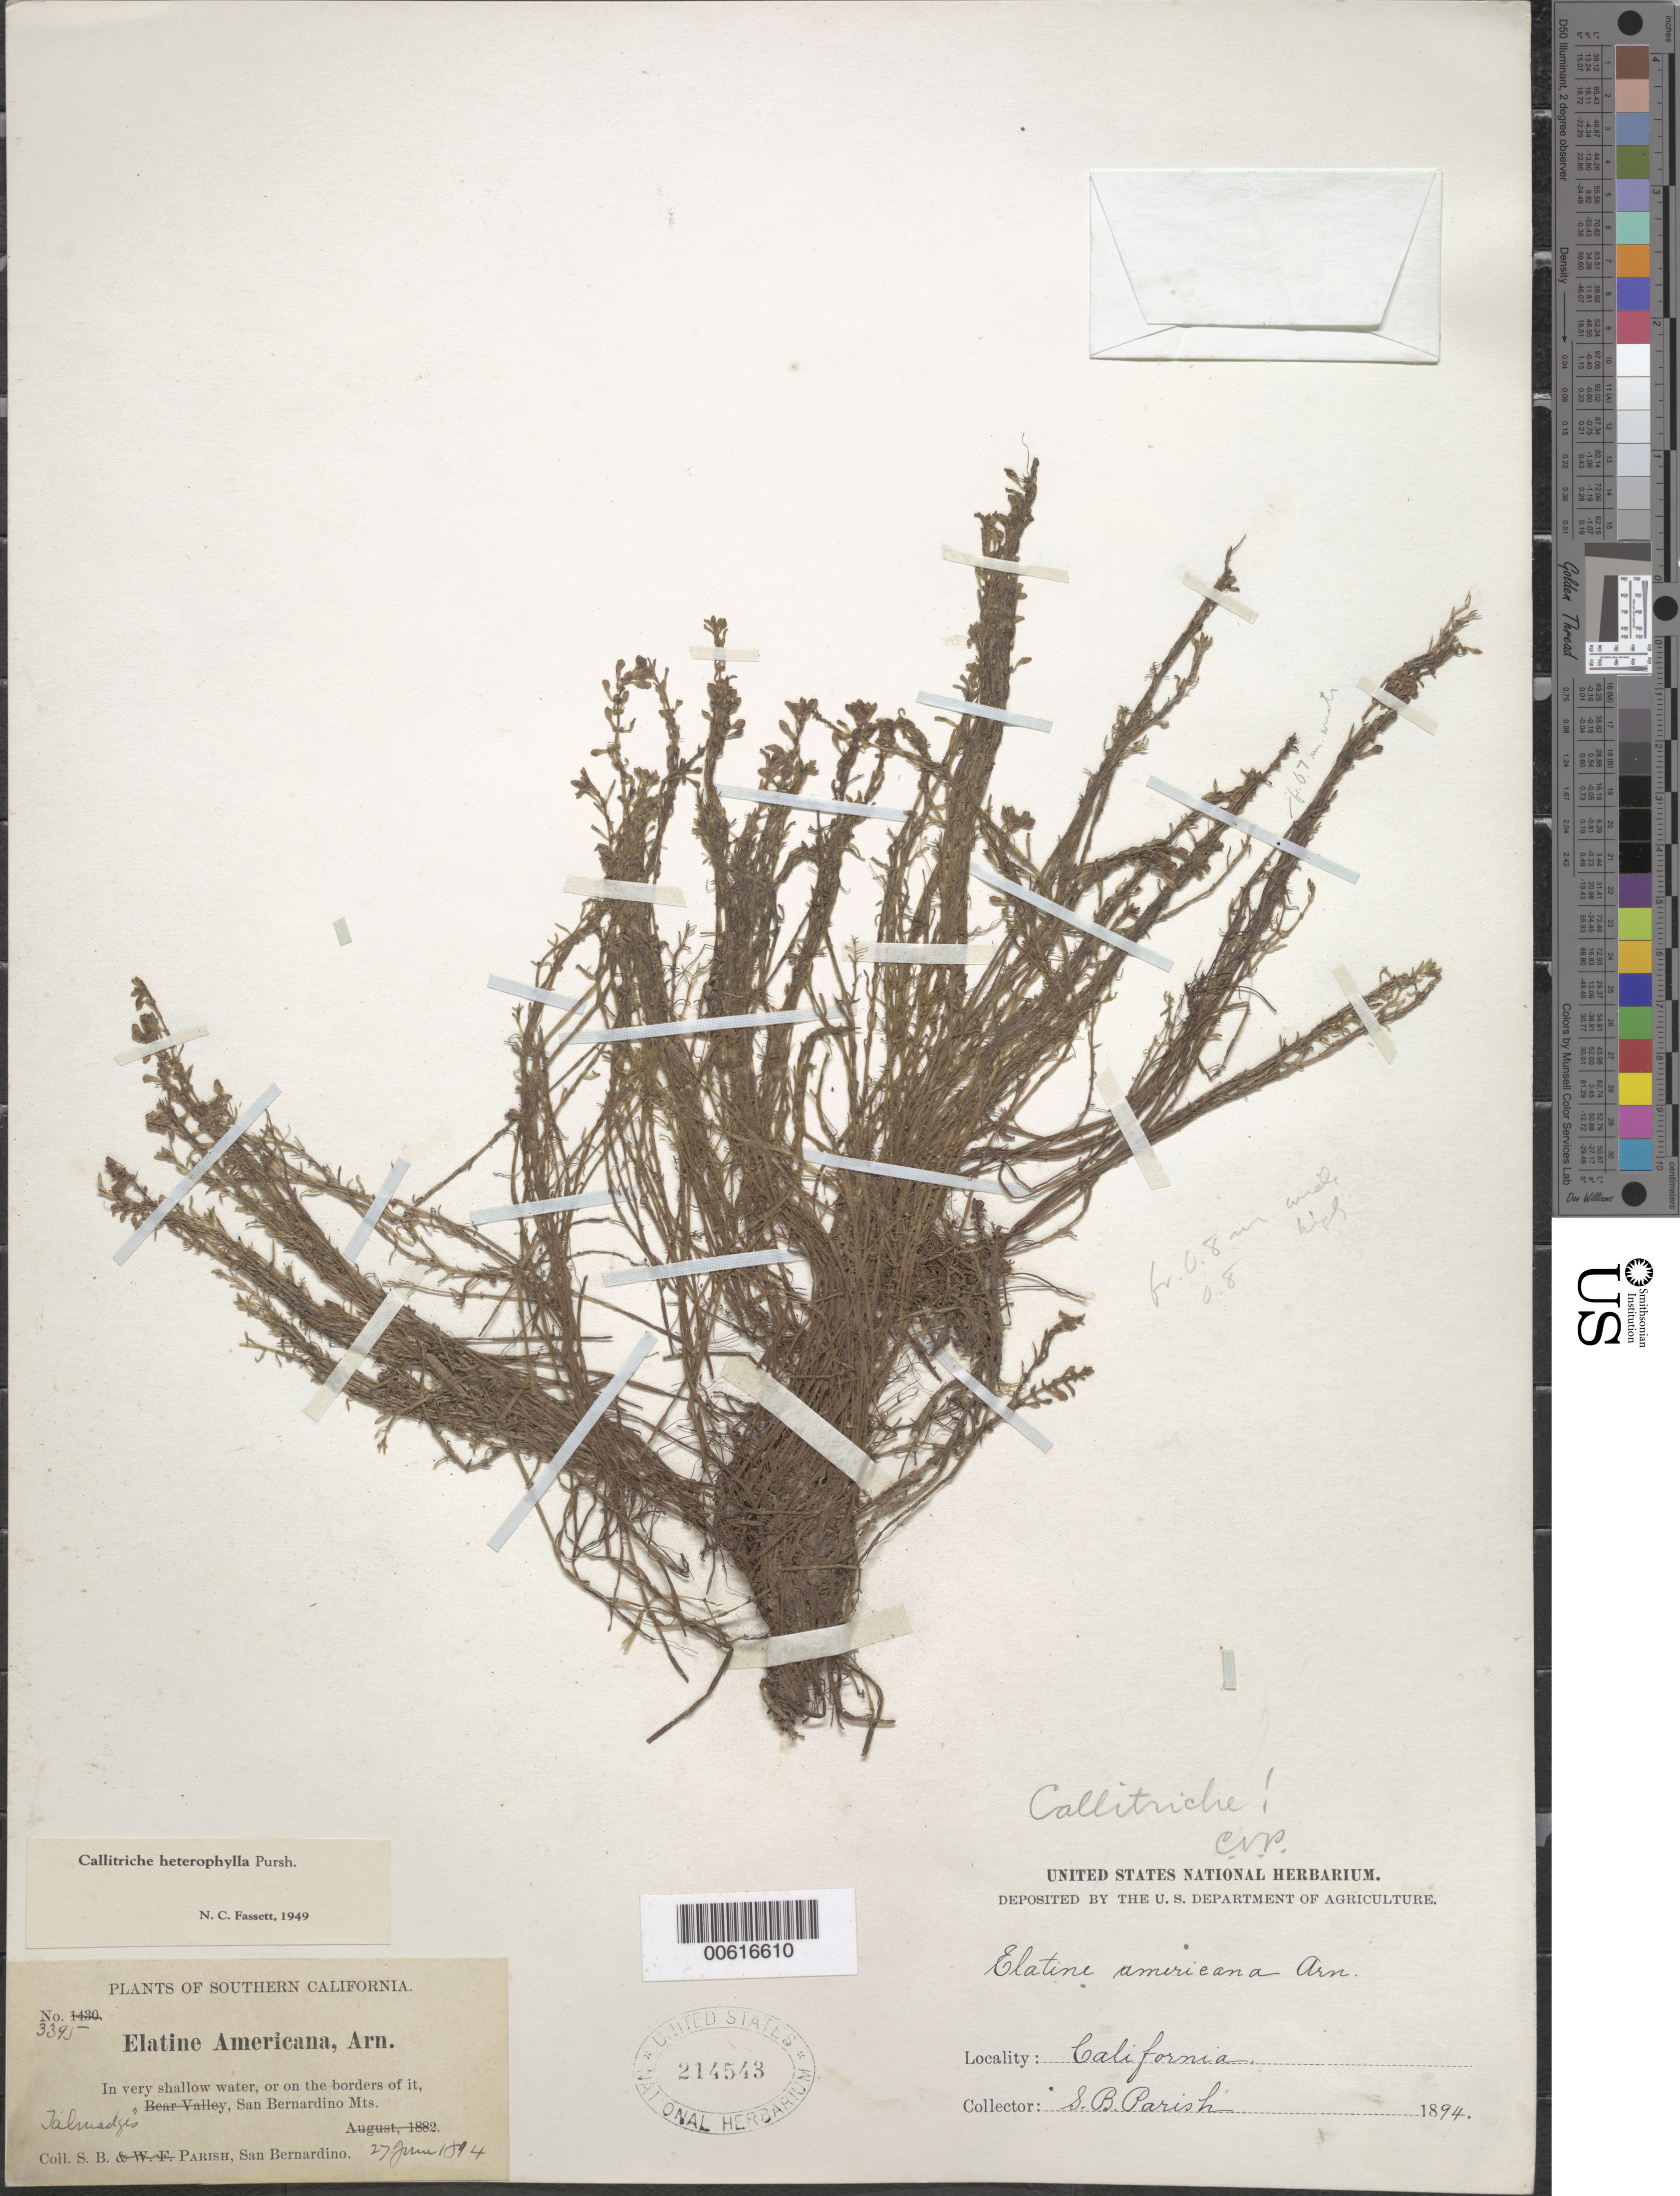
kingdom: Plantae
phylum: Tracheophyta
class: Magnoliopsida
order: Lamiales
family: Plantaginaceae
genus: Callitriche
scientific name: Callitriche heterophylla Pursh emend. Darby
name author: Pursh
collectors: S. B. Parish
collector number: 3395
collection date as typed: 27 Jun 1894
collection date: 1894-06-27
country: United States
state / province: California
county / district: San Bernardino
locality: Talmisdges, San Bernardino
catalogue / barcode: US 214543